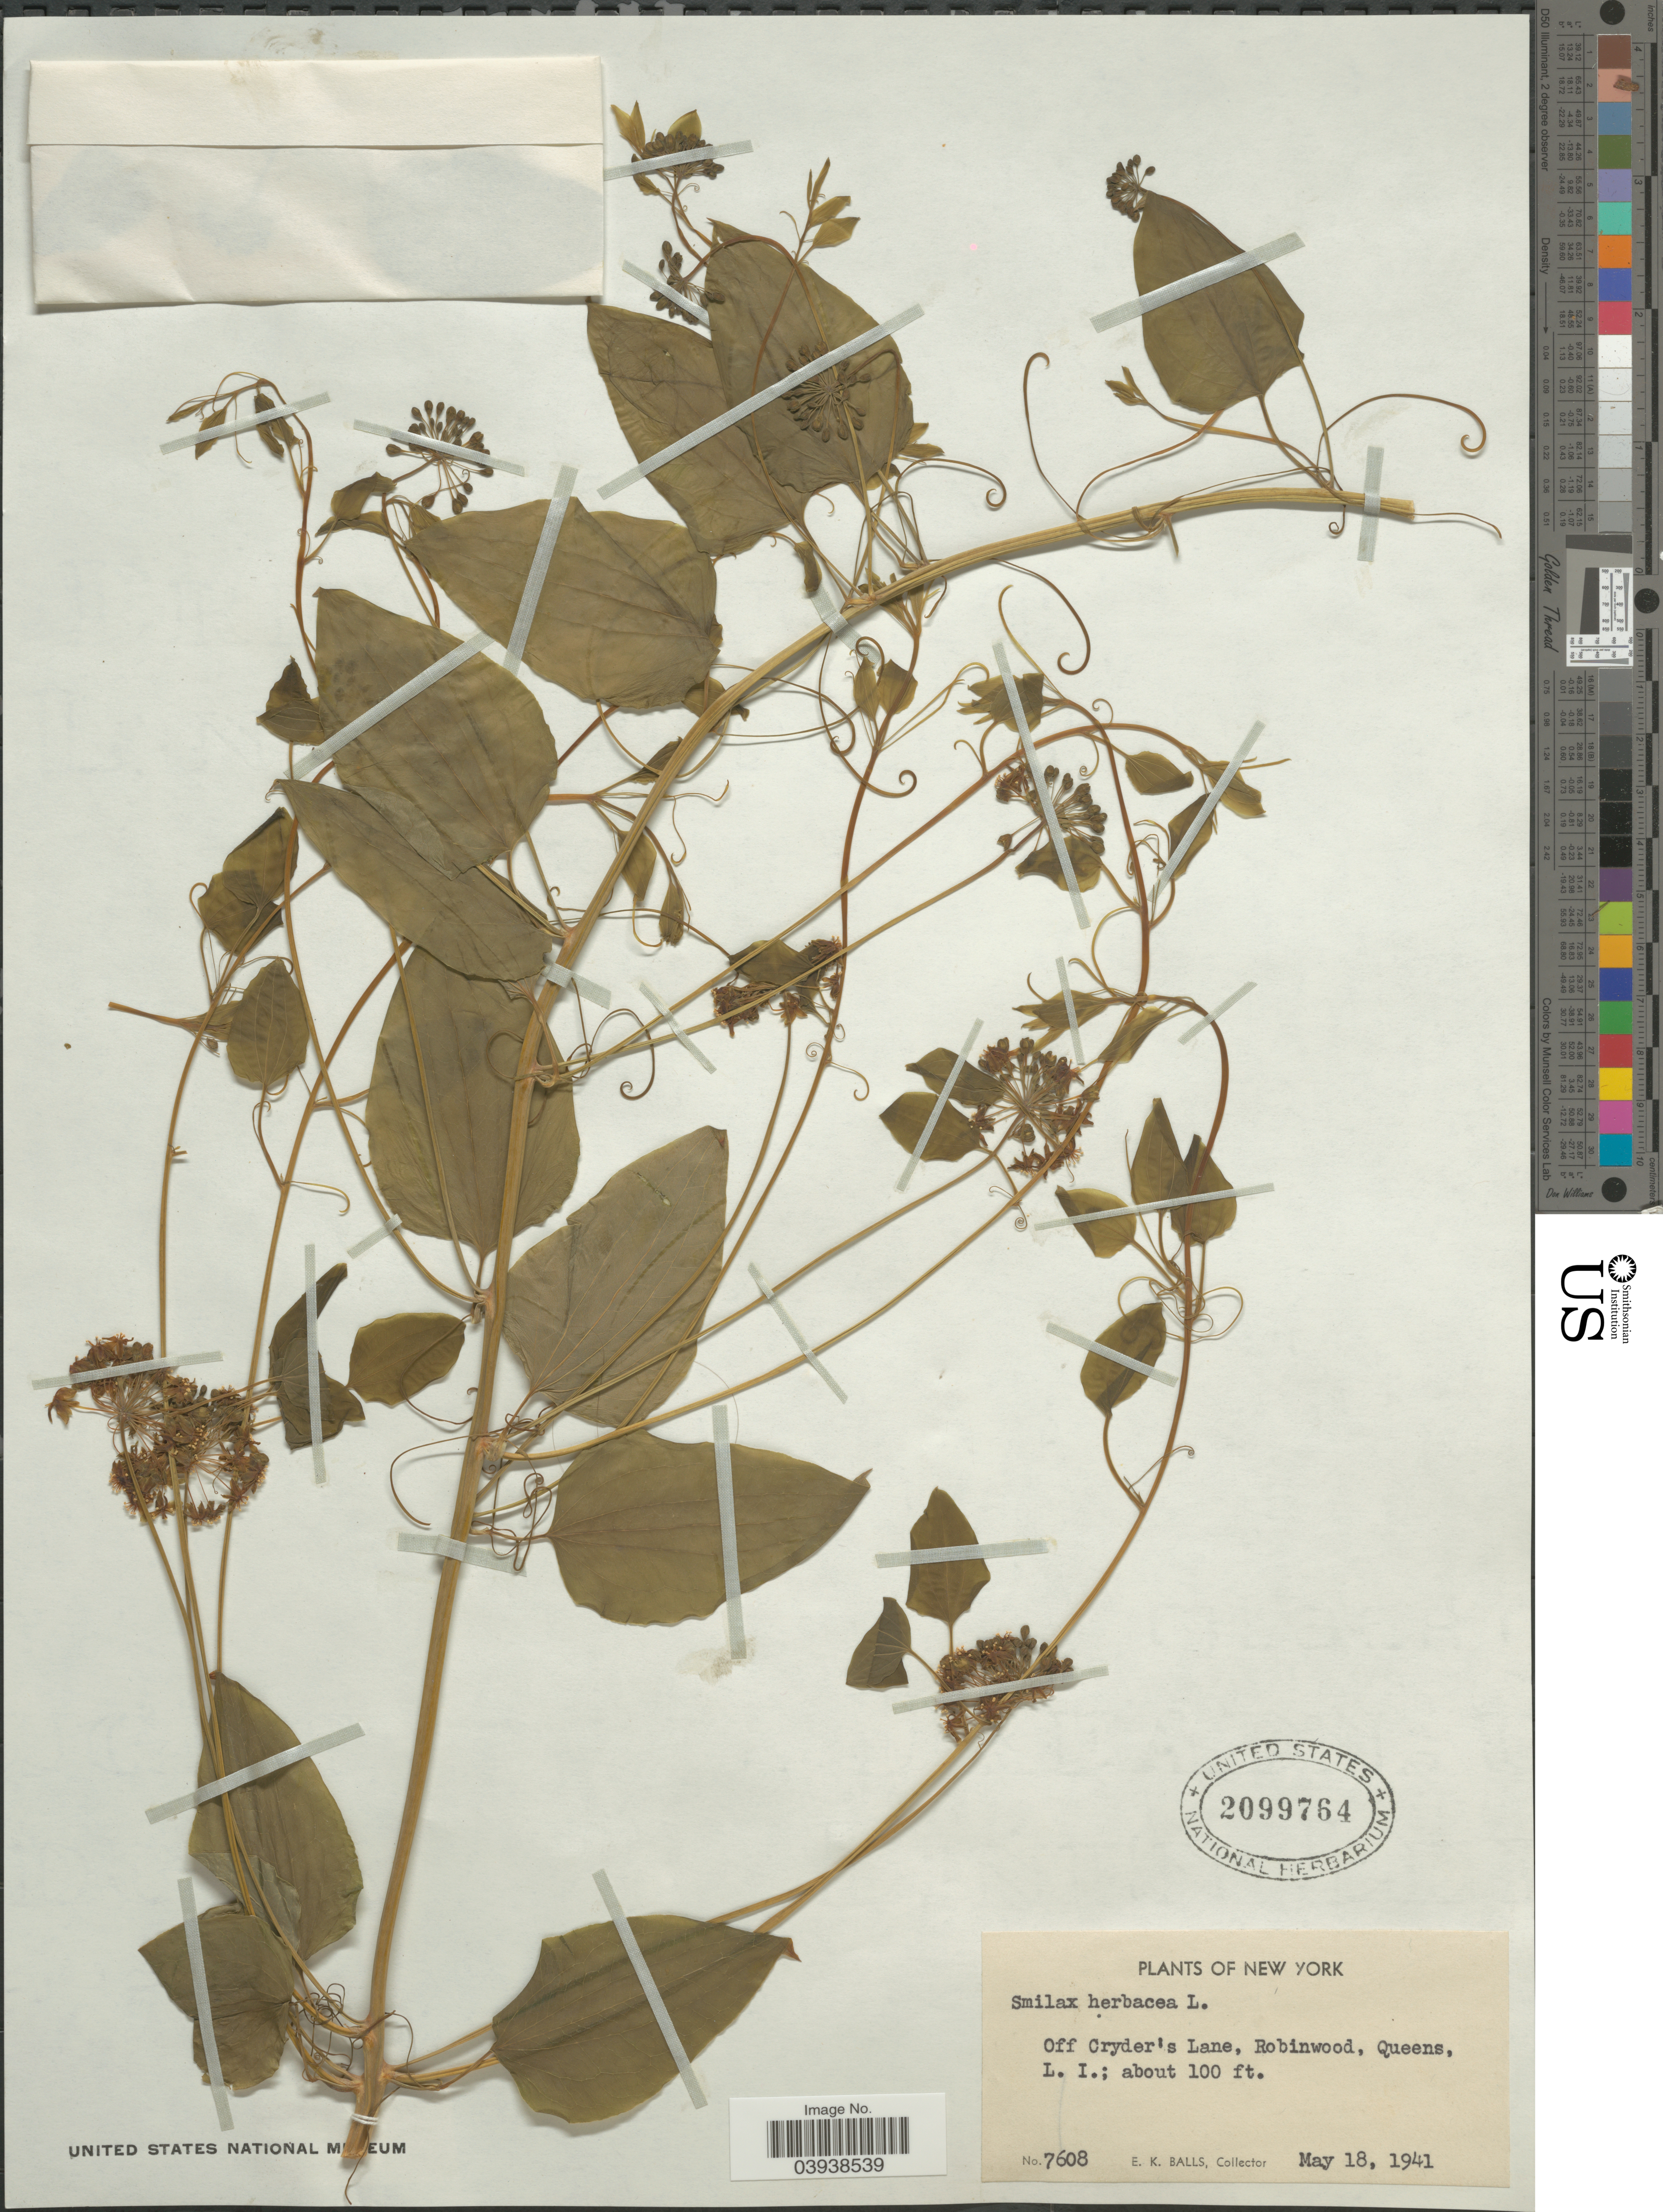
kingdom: Plantae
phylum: Tracheophyta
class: Liliopsida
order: Liliales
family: Smilacaceae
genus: Smilax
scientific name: Smilax herbacea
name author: L.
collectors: E. K. Balls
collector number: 7608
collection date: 1941-05-18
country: United States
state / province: New York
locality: Off Cryder's Lane, Robinwood, Queens, L. I.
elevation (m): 30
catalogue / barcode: US 2099764